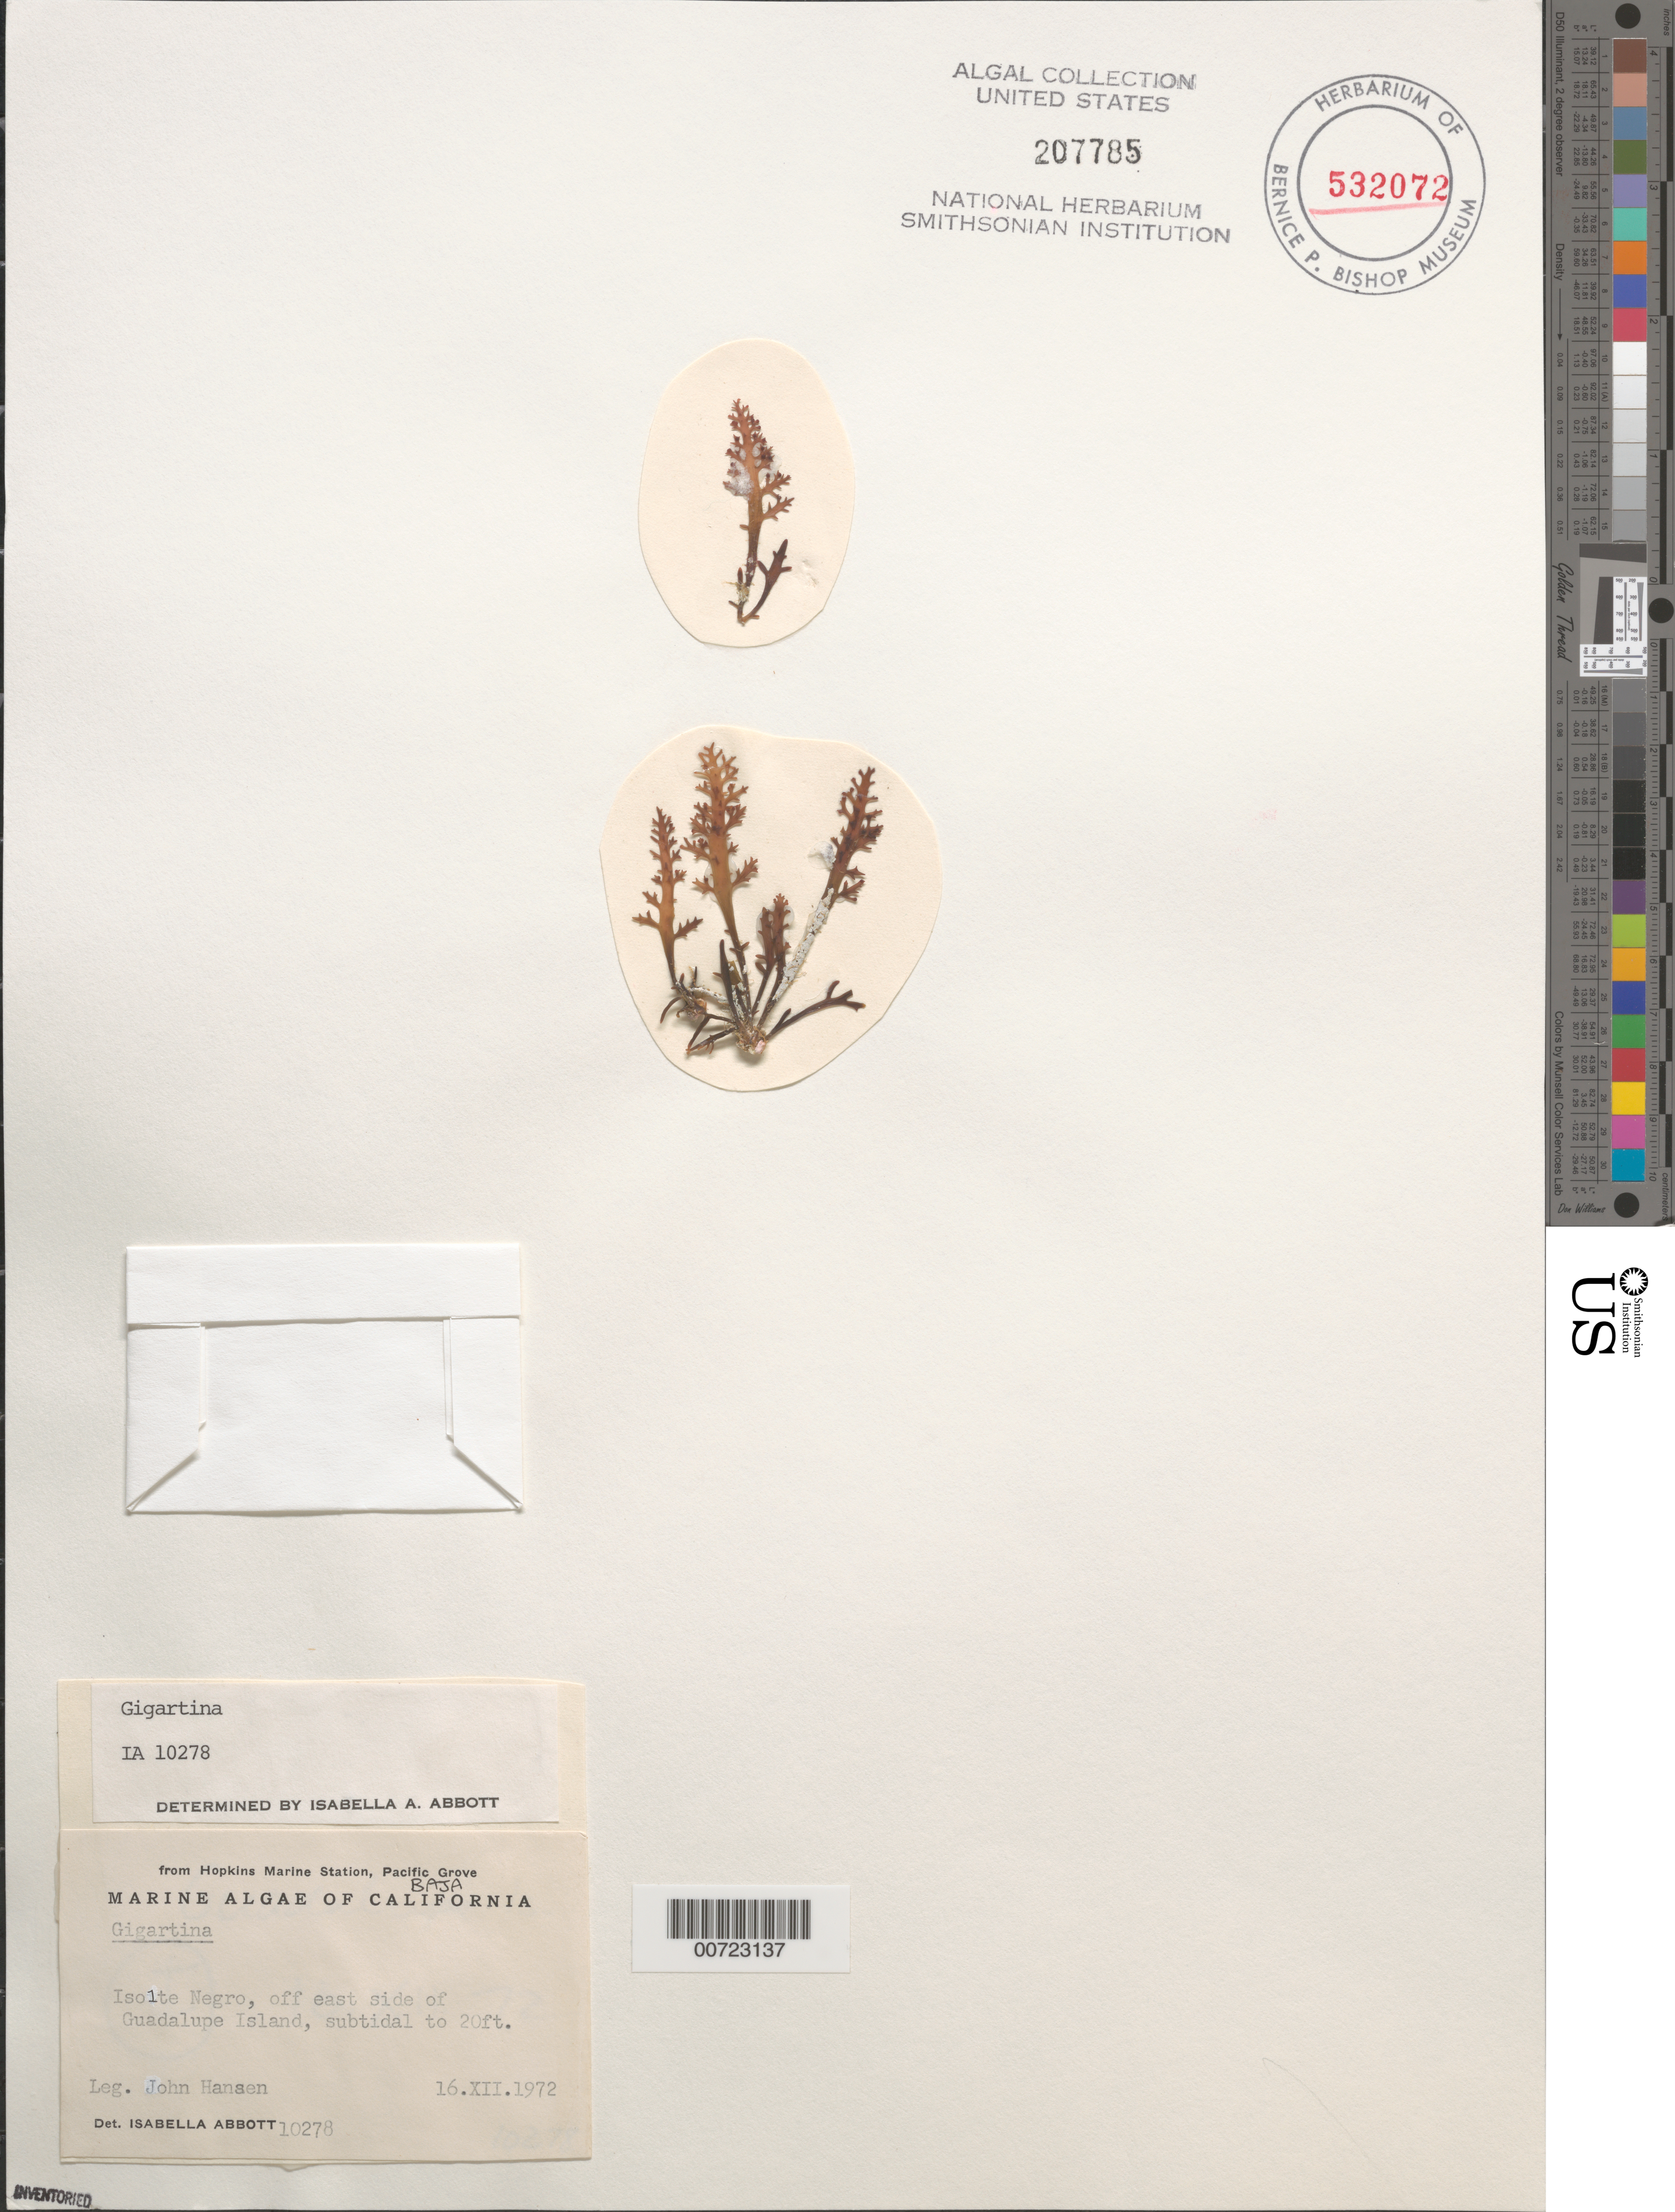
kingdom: Plantae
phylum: Rhodophyta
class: Florideophyceae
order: Gigartinales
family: Gigartinaceae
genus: Gigartina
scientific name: Gigartina sp.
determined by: Abbott, Isabella A.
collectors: J. Hansen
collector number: IAA 10278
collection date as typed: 16 Dec 1972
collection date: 1972-12-16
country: Mexico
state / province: Baja California Norte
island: Islote Negro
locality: Off east side of Isla Guadalupe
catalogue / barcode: US 207785